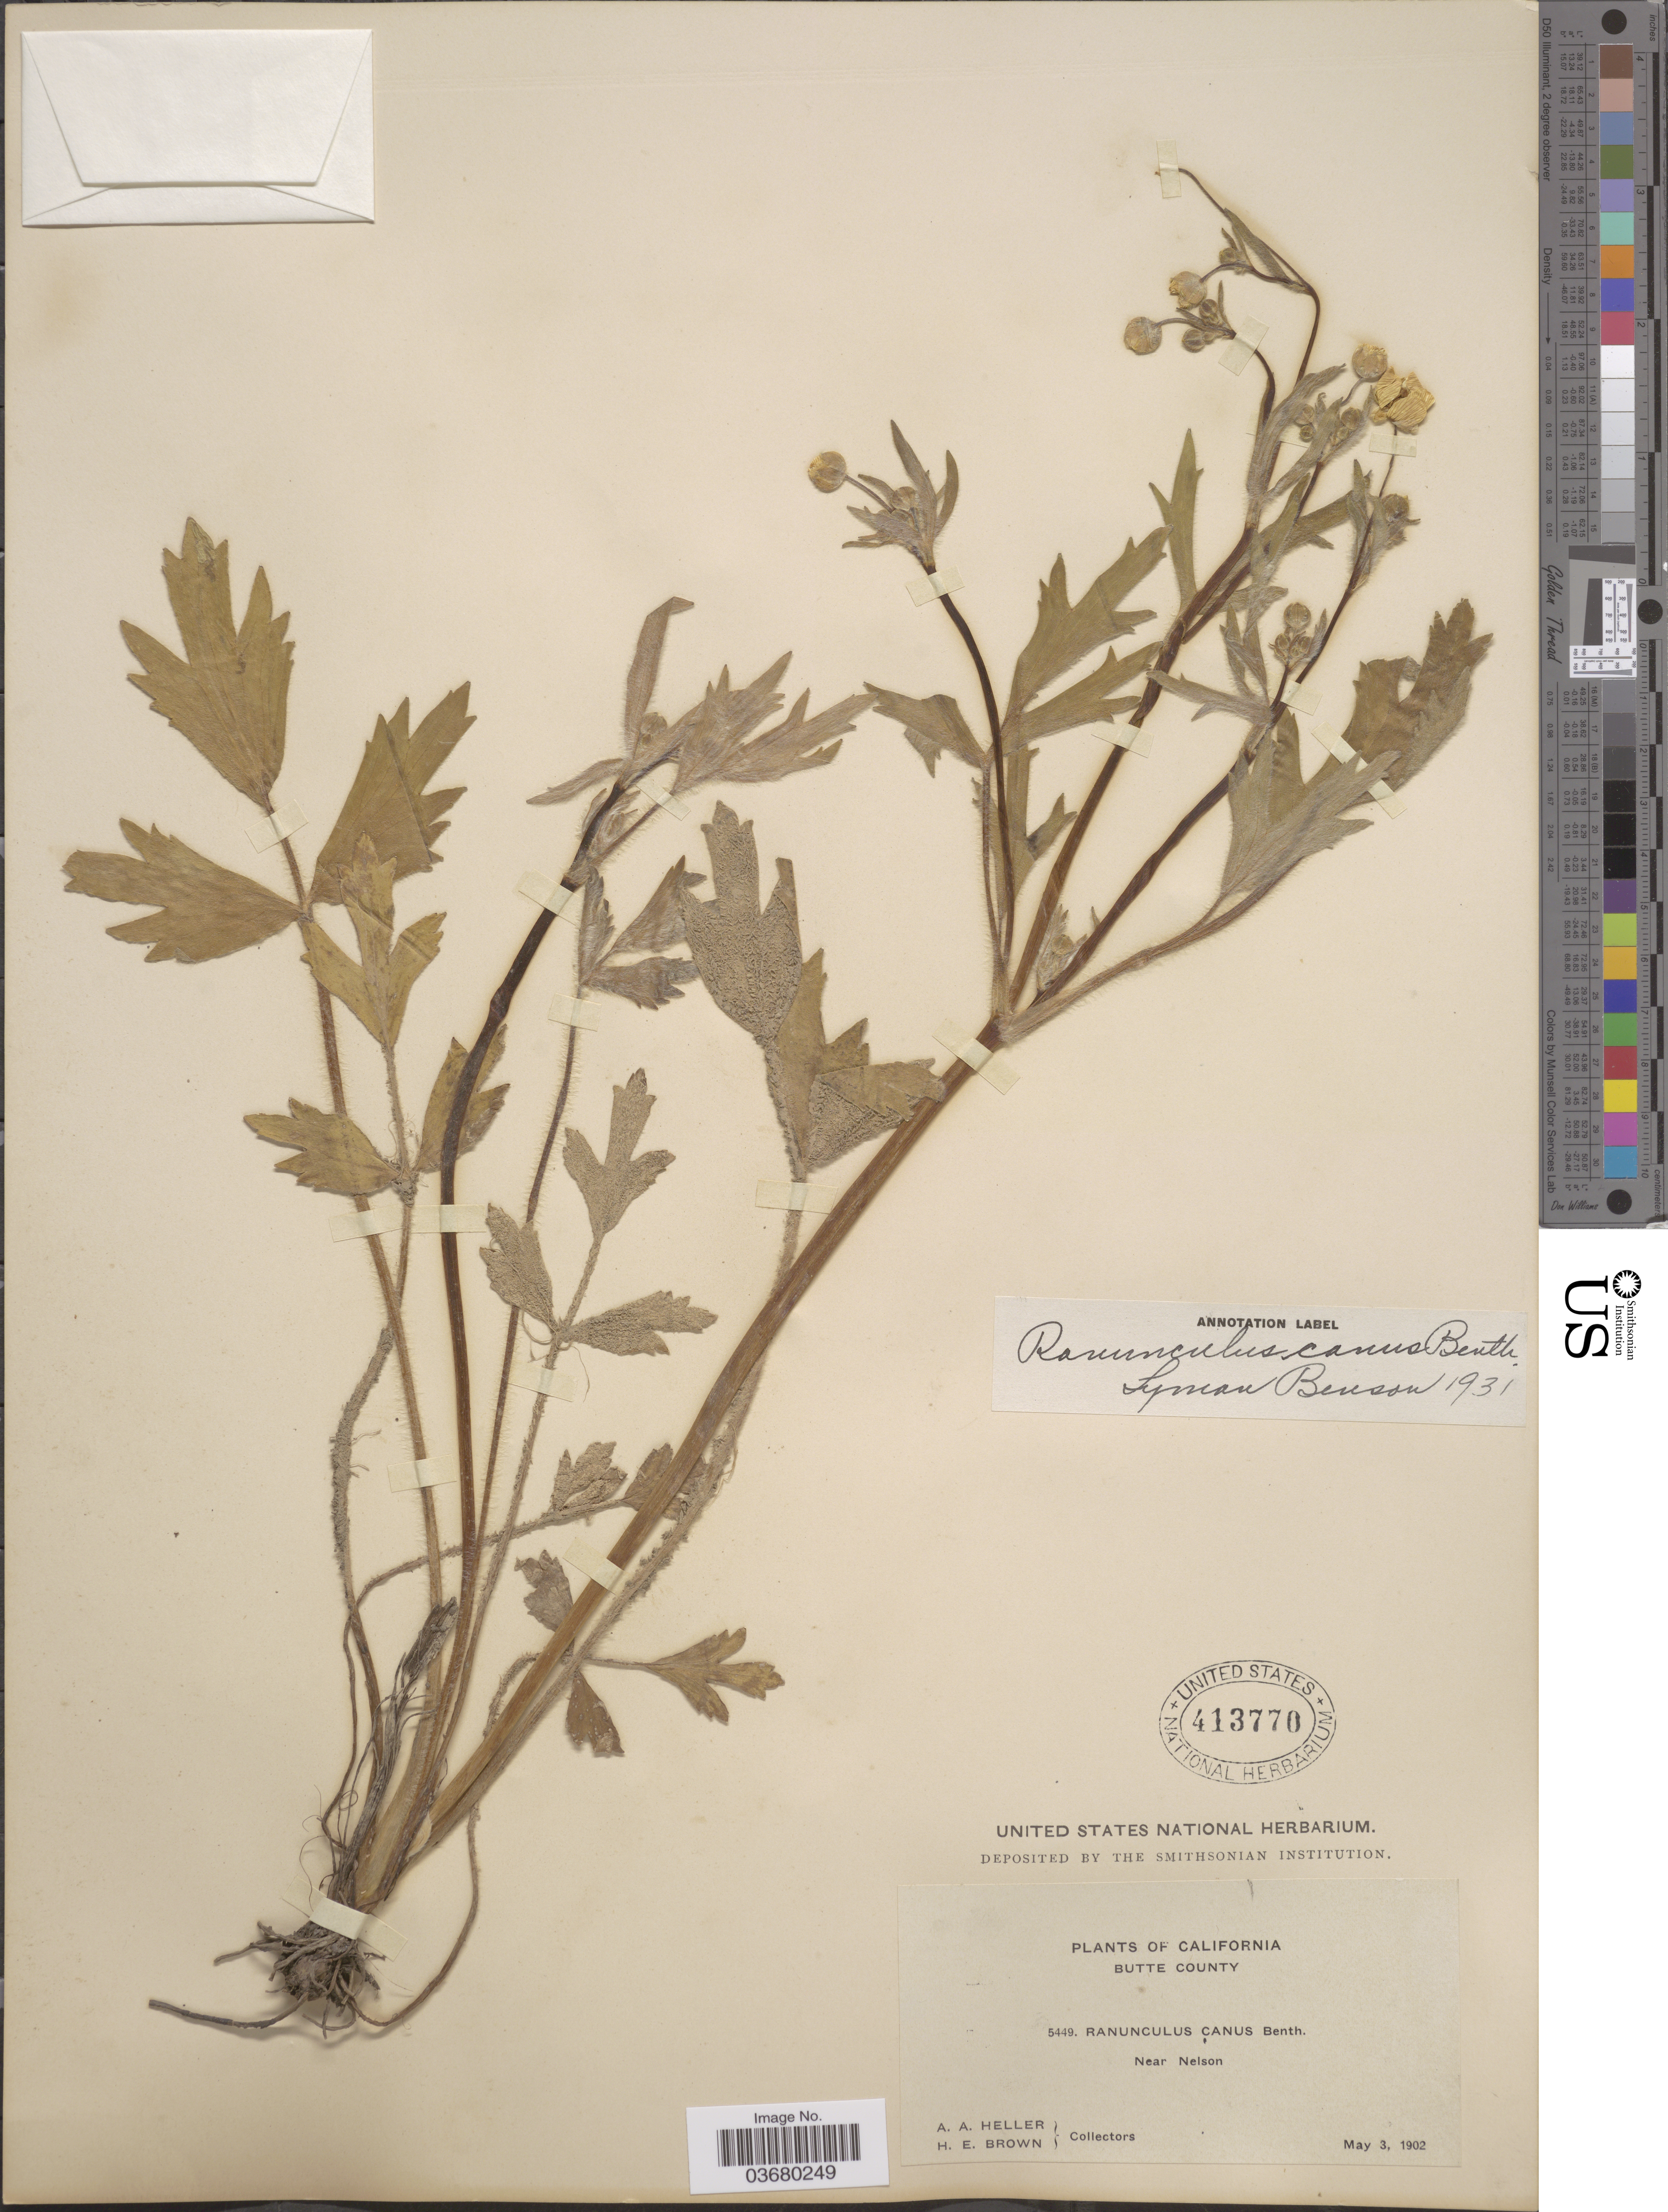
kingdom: Plantae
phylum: Tracheophyta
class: Magnoliopsida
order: Ranunculales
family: Ranunculaceae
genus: Ranunculus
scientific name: Ranunculus canus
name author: Benth.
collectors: A. A. Heller & H. E. Brown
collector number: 5449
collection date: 1902-05-03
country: United States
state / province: California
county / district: Butte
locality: Butte County. Near Nelson.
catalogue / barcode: US 413770